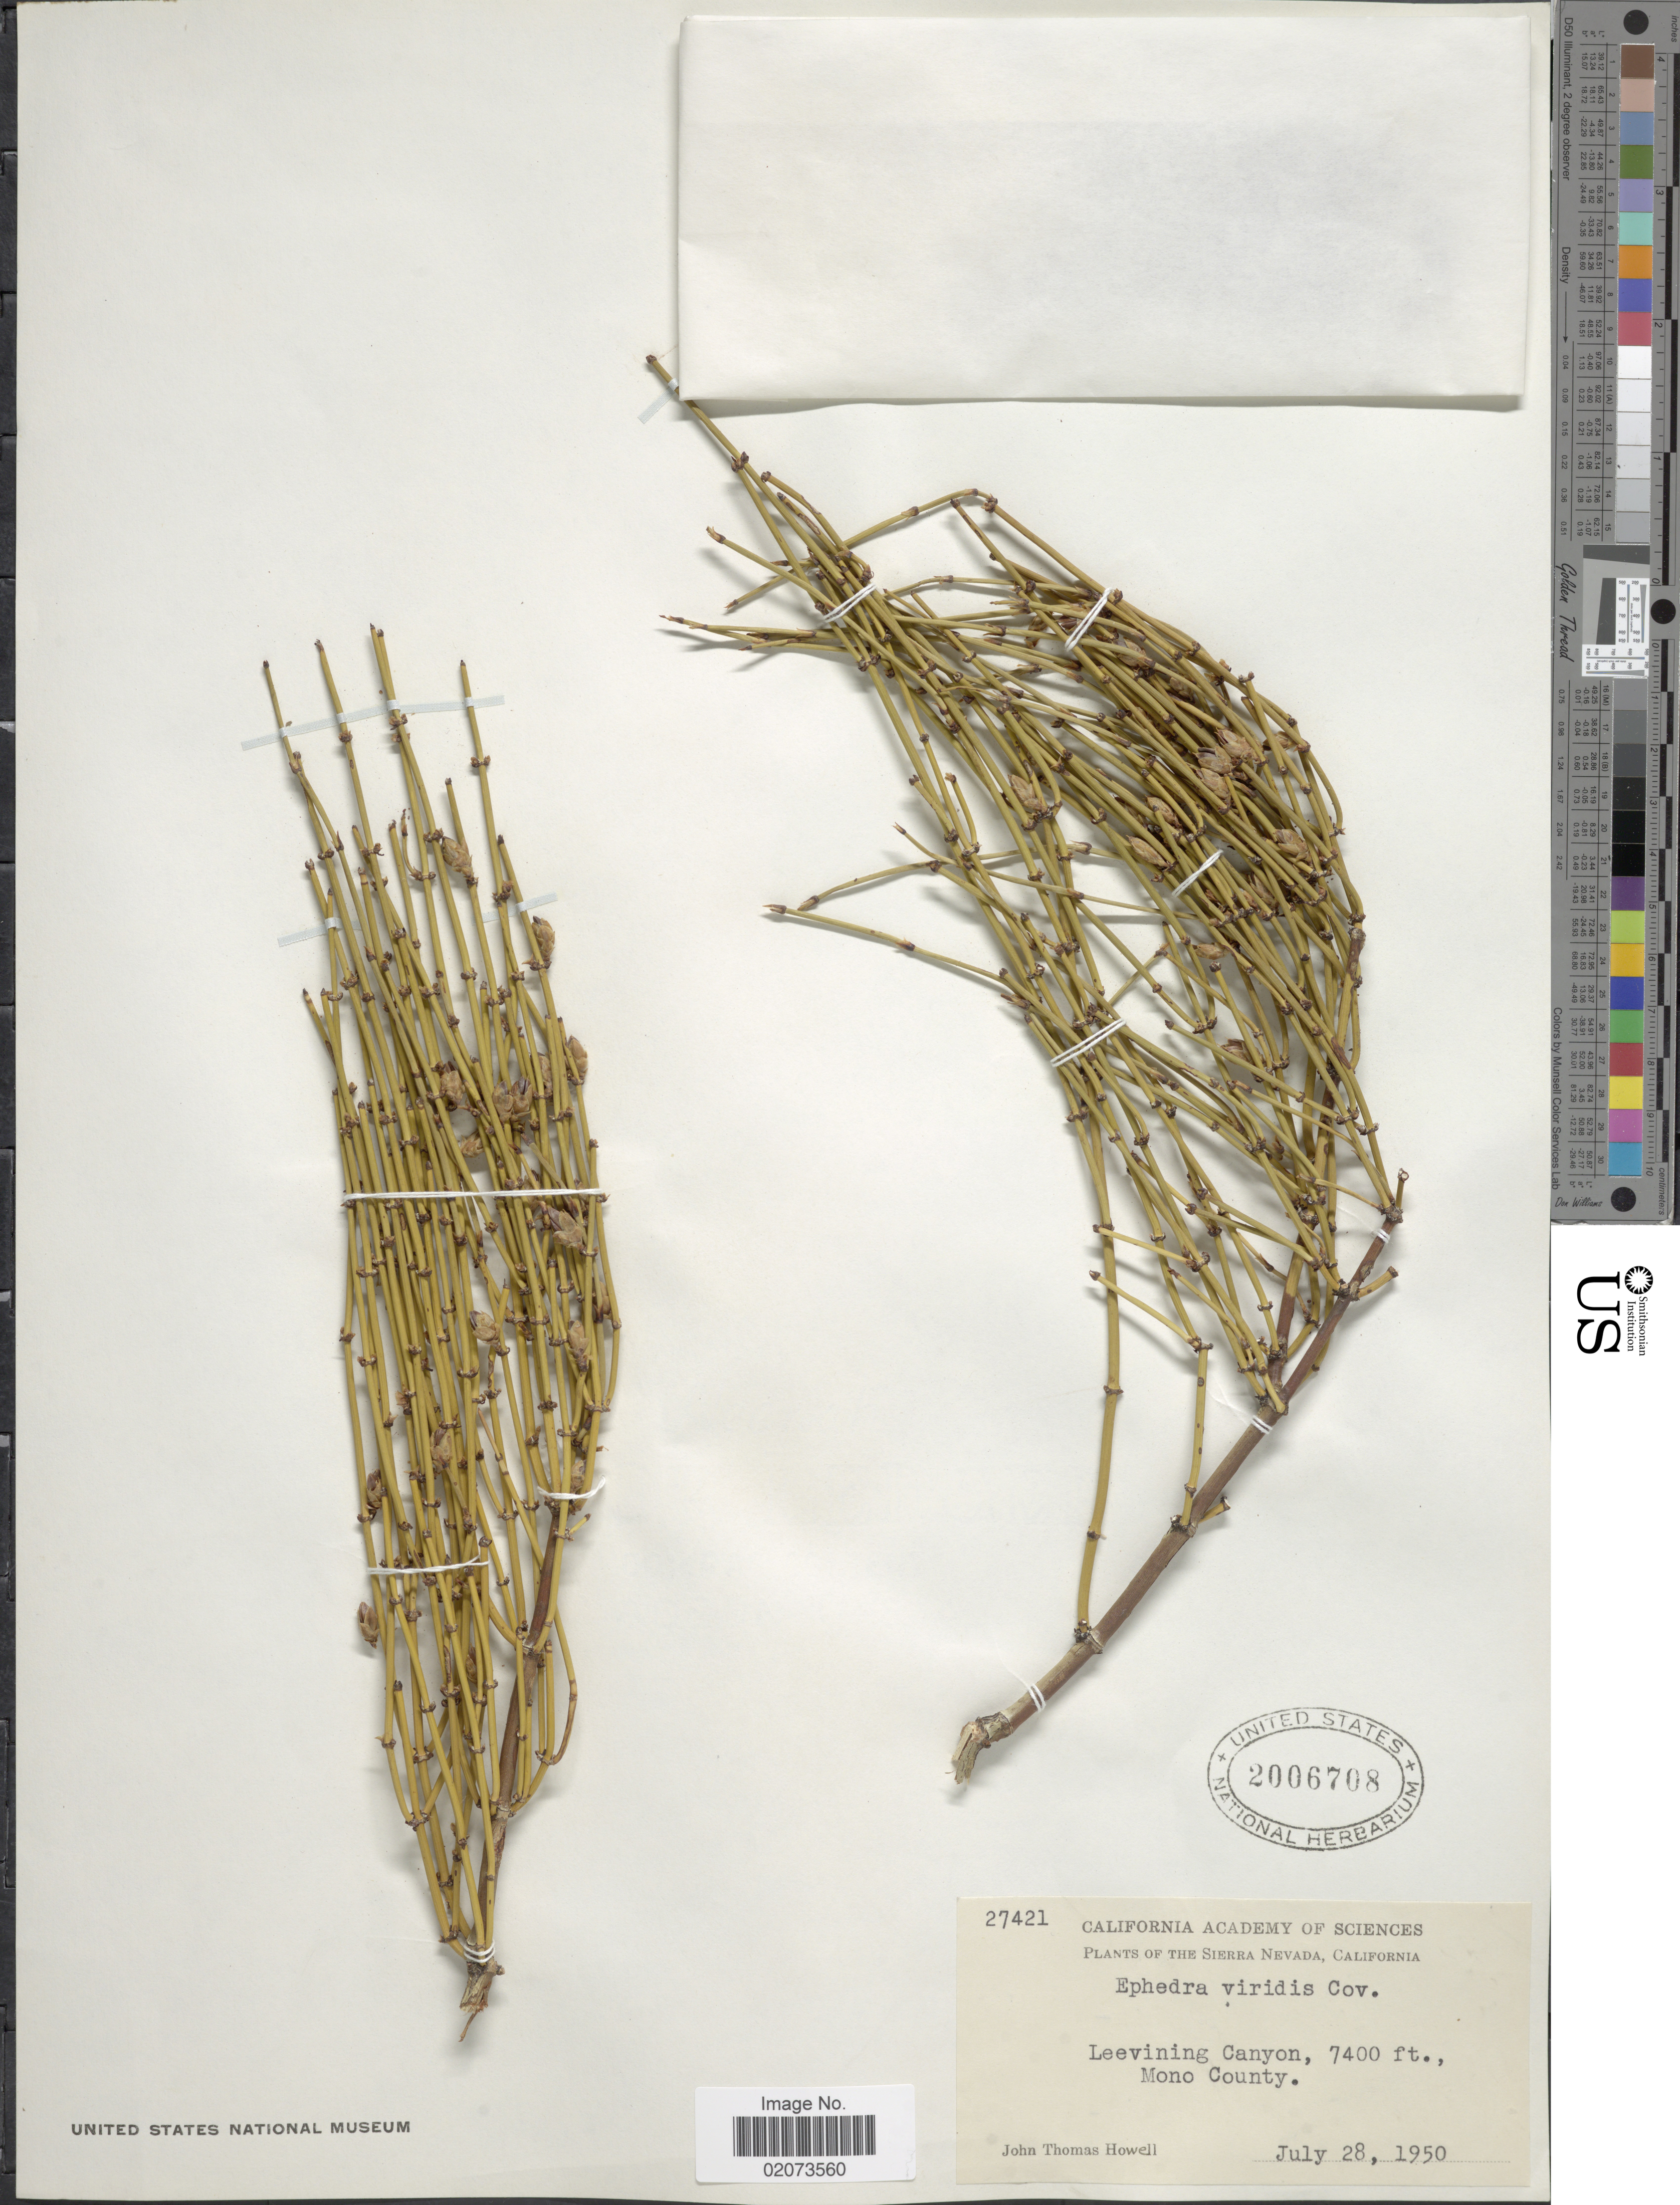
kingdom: Plantae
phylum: Tracheophyta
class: Gnetopsida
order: Ephedrales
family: Ephedraceae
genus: Ephedra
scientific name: Ephedra viridis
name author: Coville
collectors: J. T. Howell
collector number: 27421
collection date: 1950-07-28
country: United States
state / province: Colorado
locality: Sierra Nevada, Leevining Canyon, Mono County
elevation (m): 2256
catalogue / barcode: US 2006708